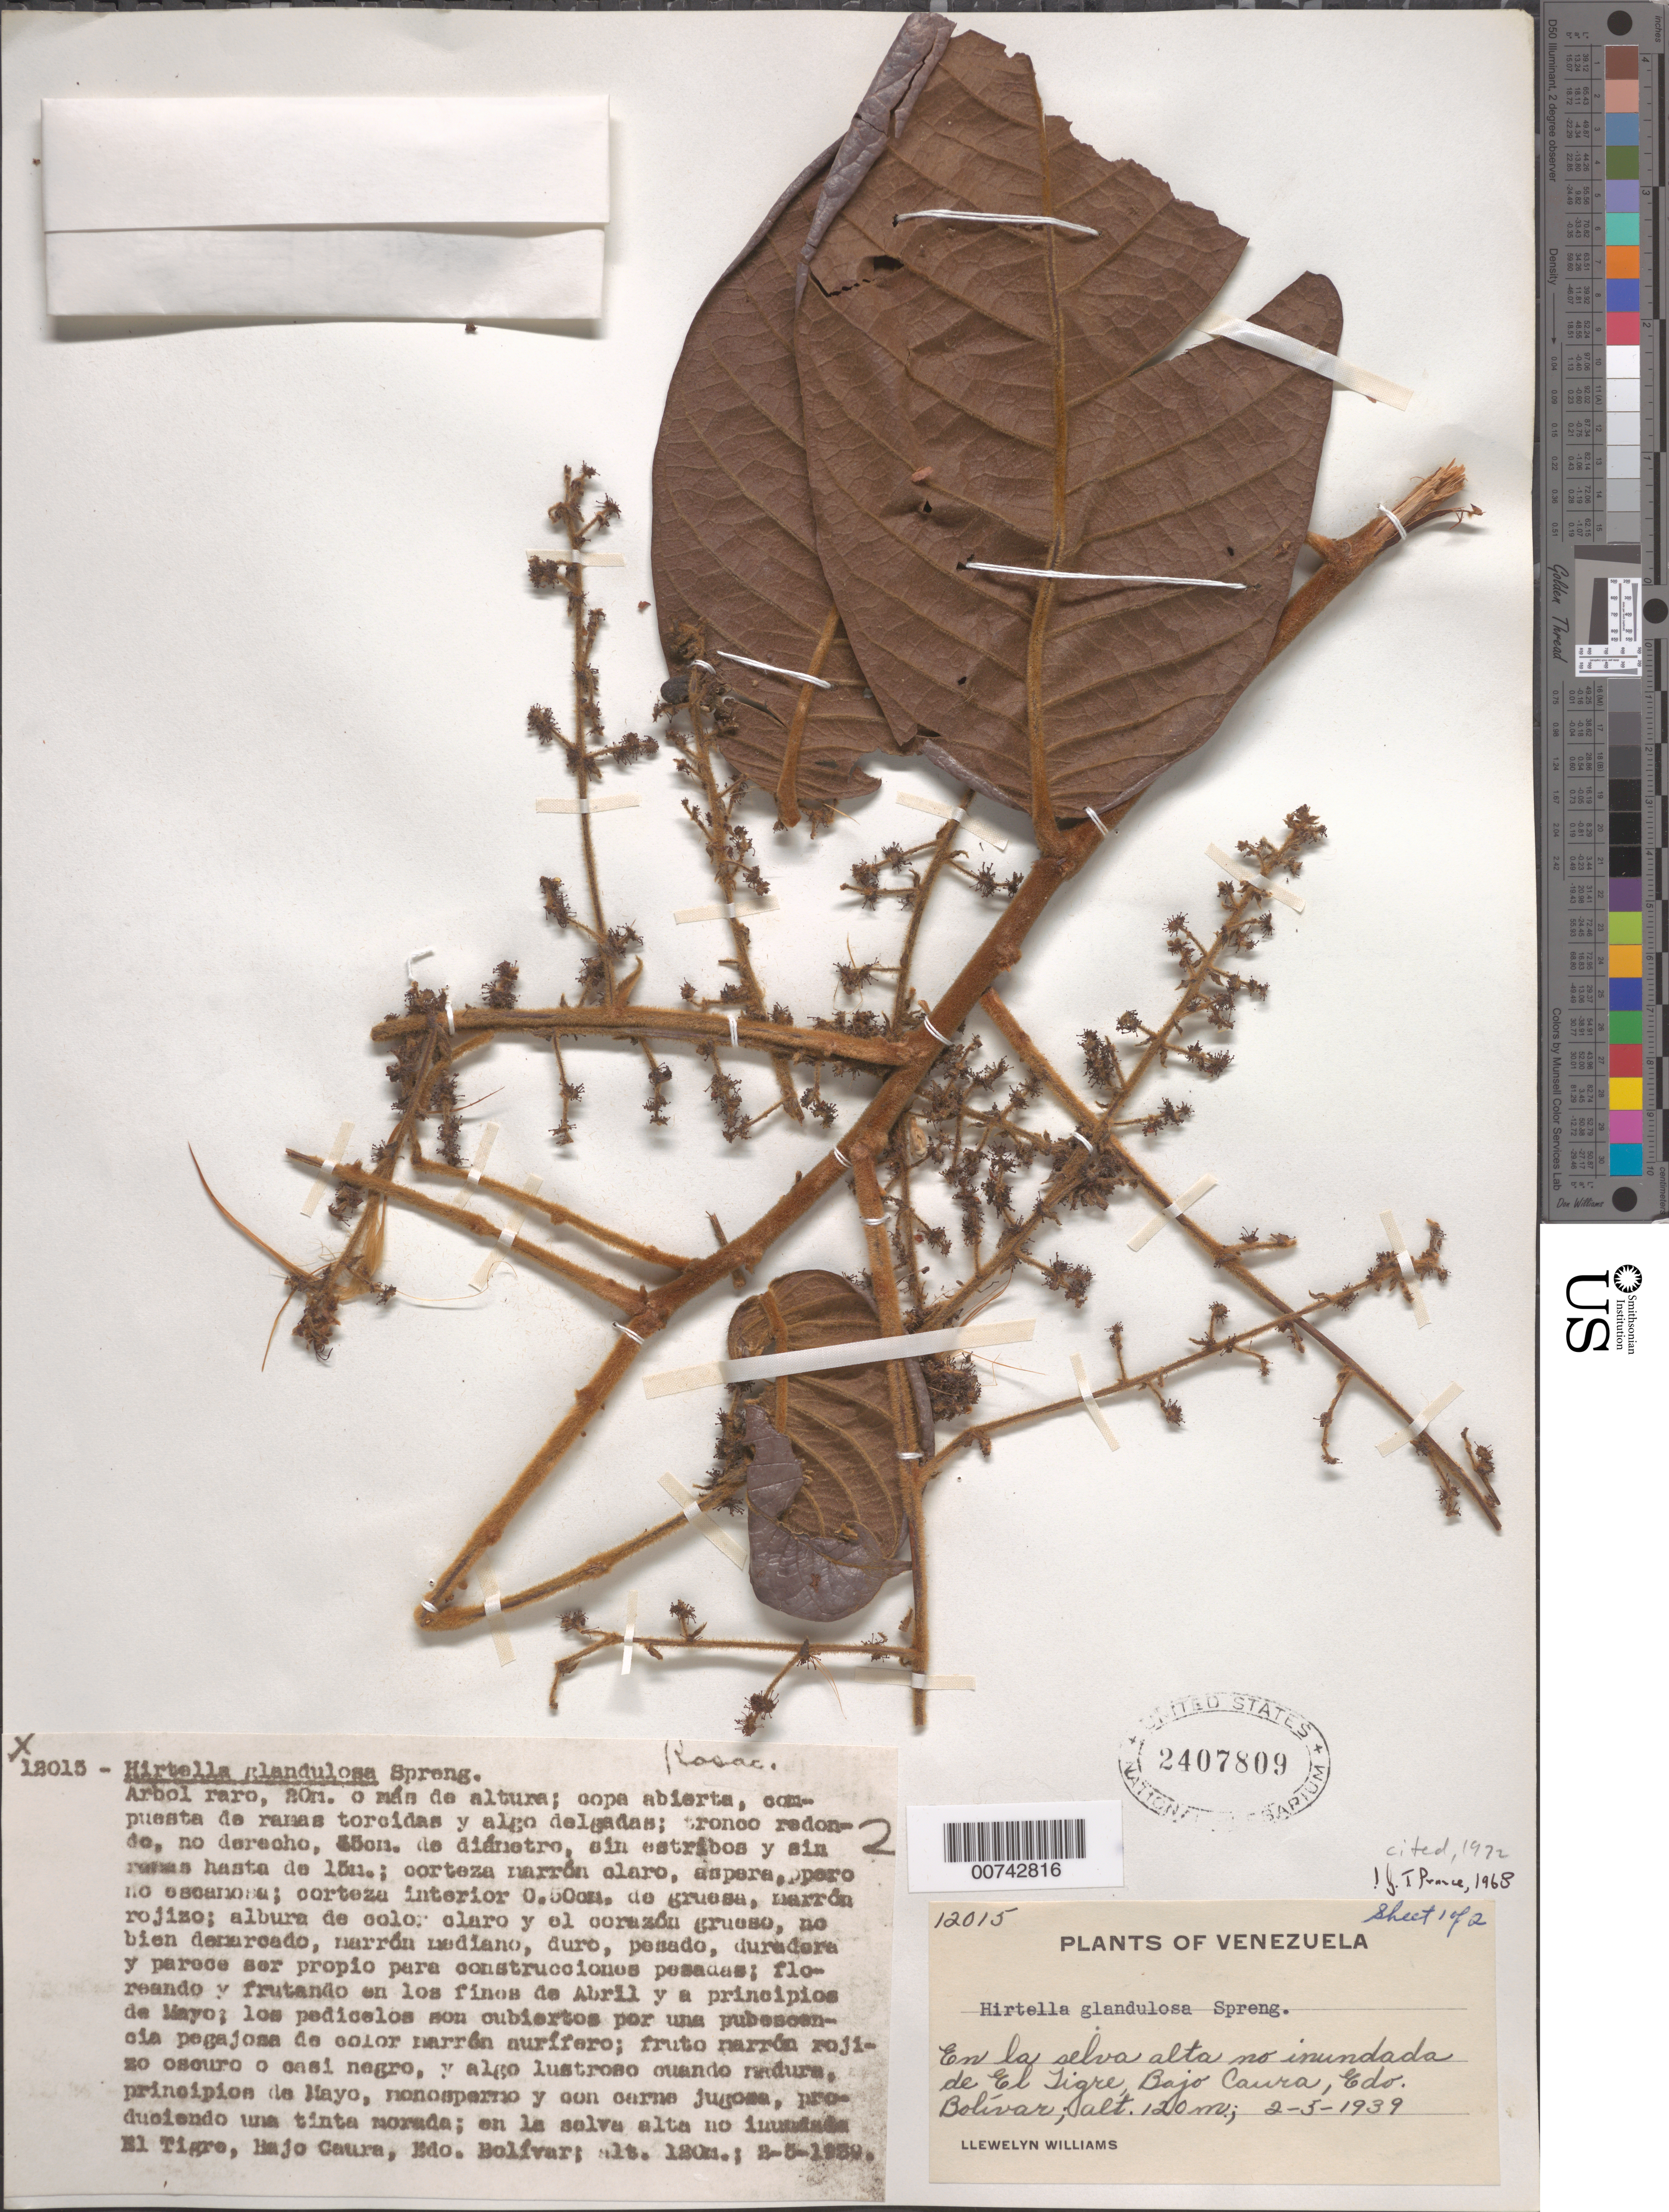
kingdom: Plantae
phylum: Tracheophyta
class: Magnoliopsida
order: Malpighiales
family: Chrysobalanaceae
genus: Hirtella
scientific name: Hirtella glandulosa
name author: Spreng.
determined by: Prance, G. T.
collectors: Ll. Williams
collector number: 12015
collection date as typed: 2-May-39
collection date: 1939-05-02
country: Venezuela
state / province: Bolívar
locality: El Tigre, Bajo Caura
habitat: High forest, nonflooded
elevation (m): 120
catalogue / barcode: US 2407809